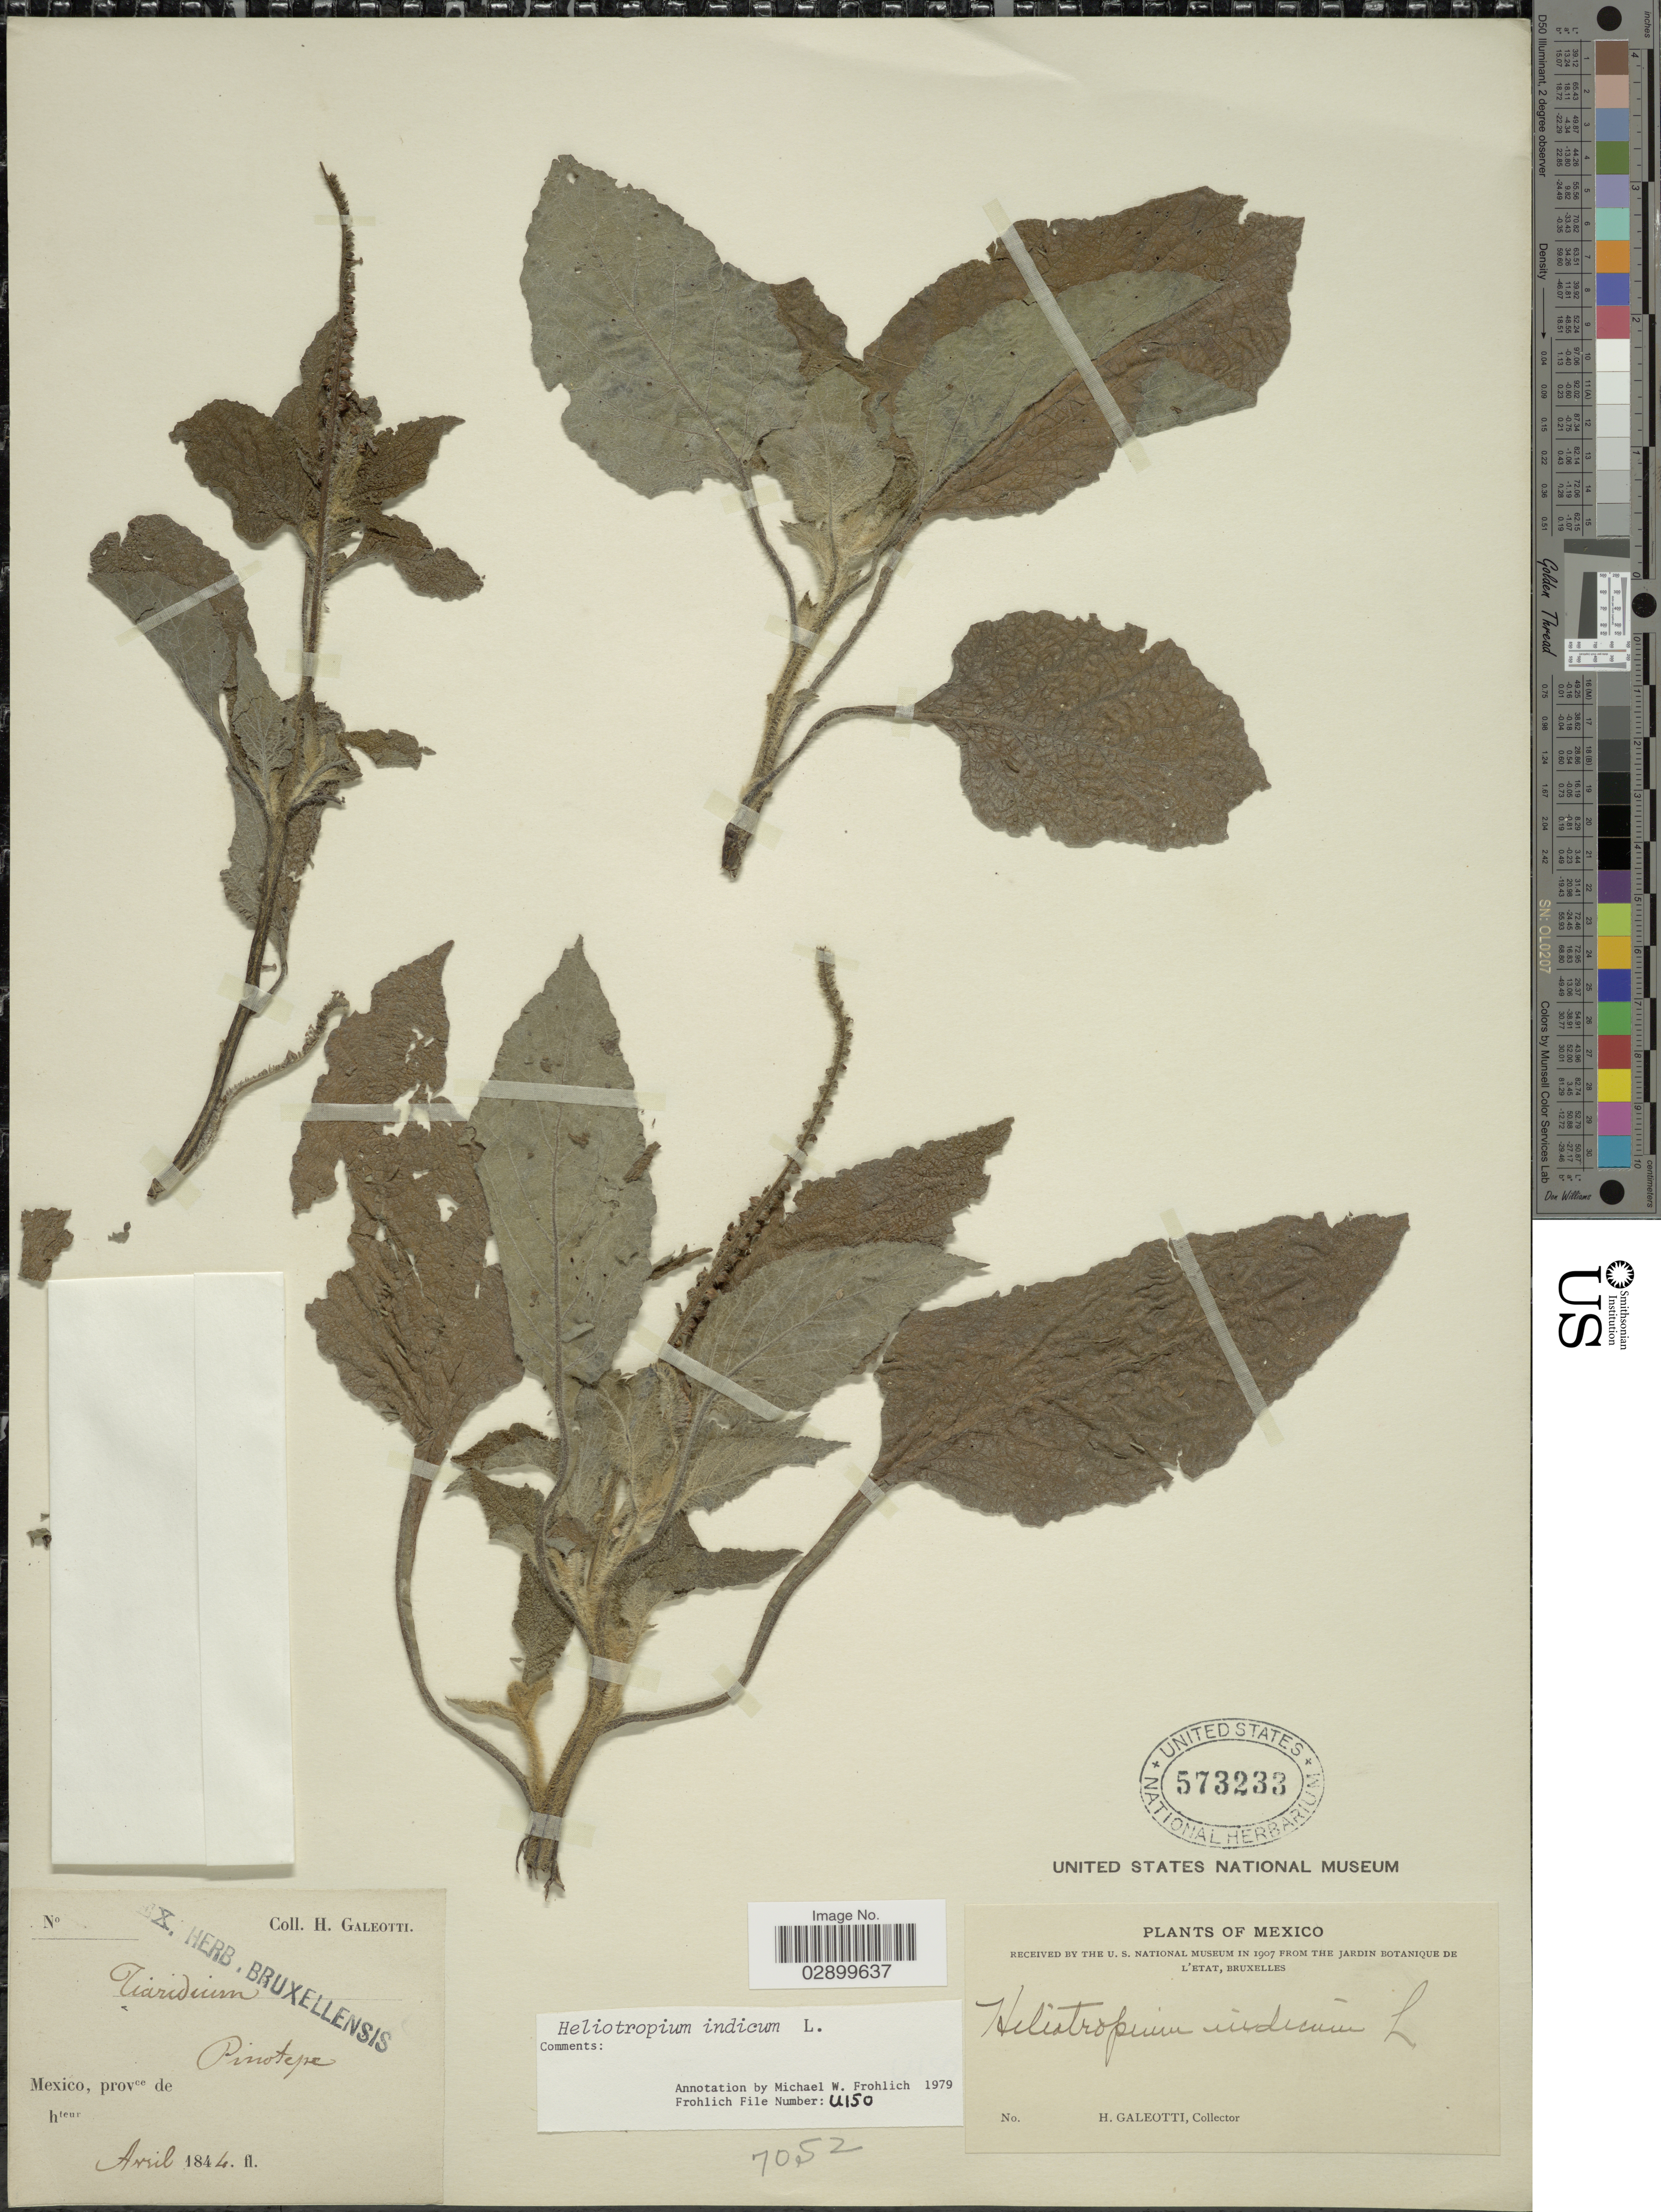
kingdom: Plantae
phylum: Tracheophyta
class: Magnoliopsida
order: Boraginales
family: Heliotropiaceae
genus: Heliotropium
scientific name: Heliotropium indicum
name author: L.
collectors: H. G. Galeotti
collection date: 1844-04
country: Mexico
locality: Pinotepa.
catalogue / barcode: US 573233